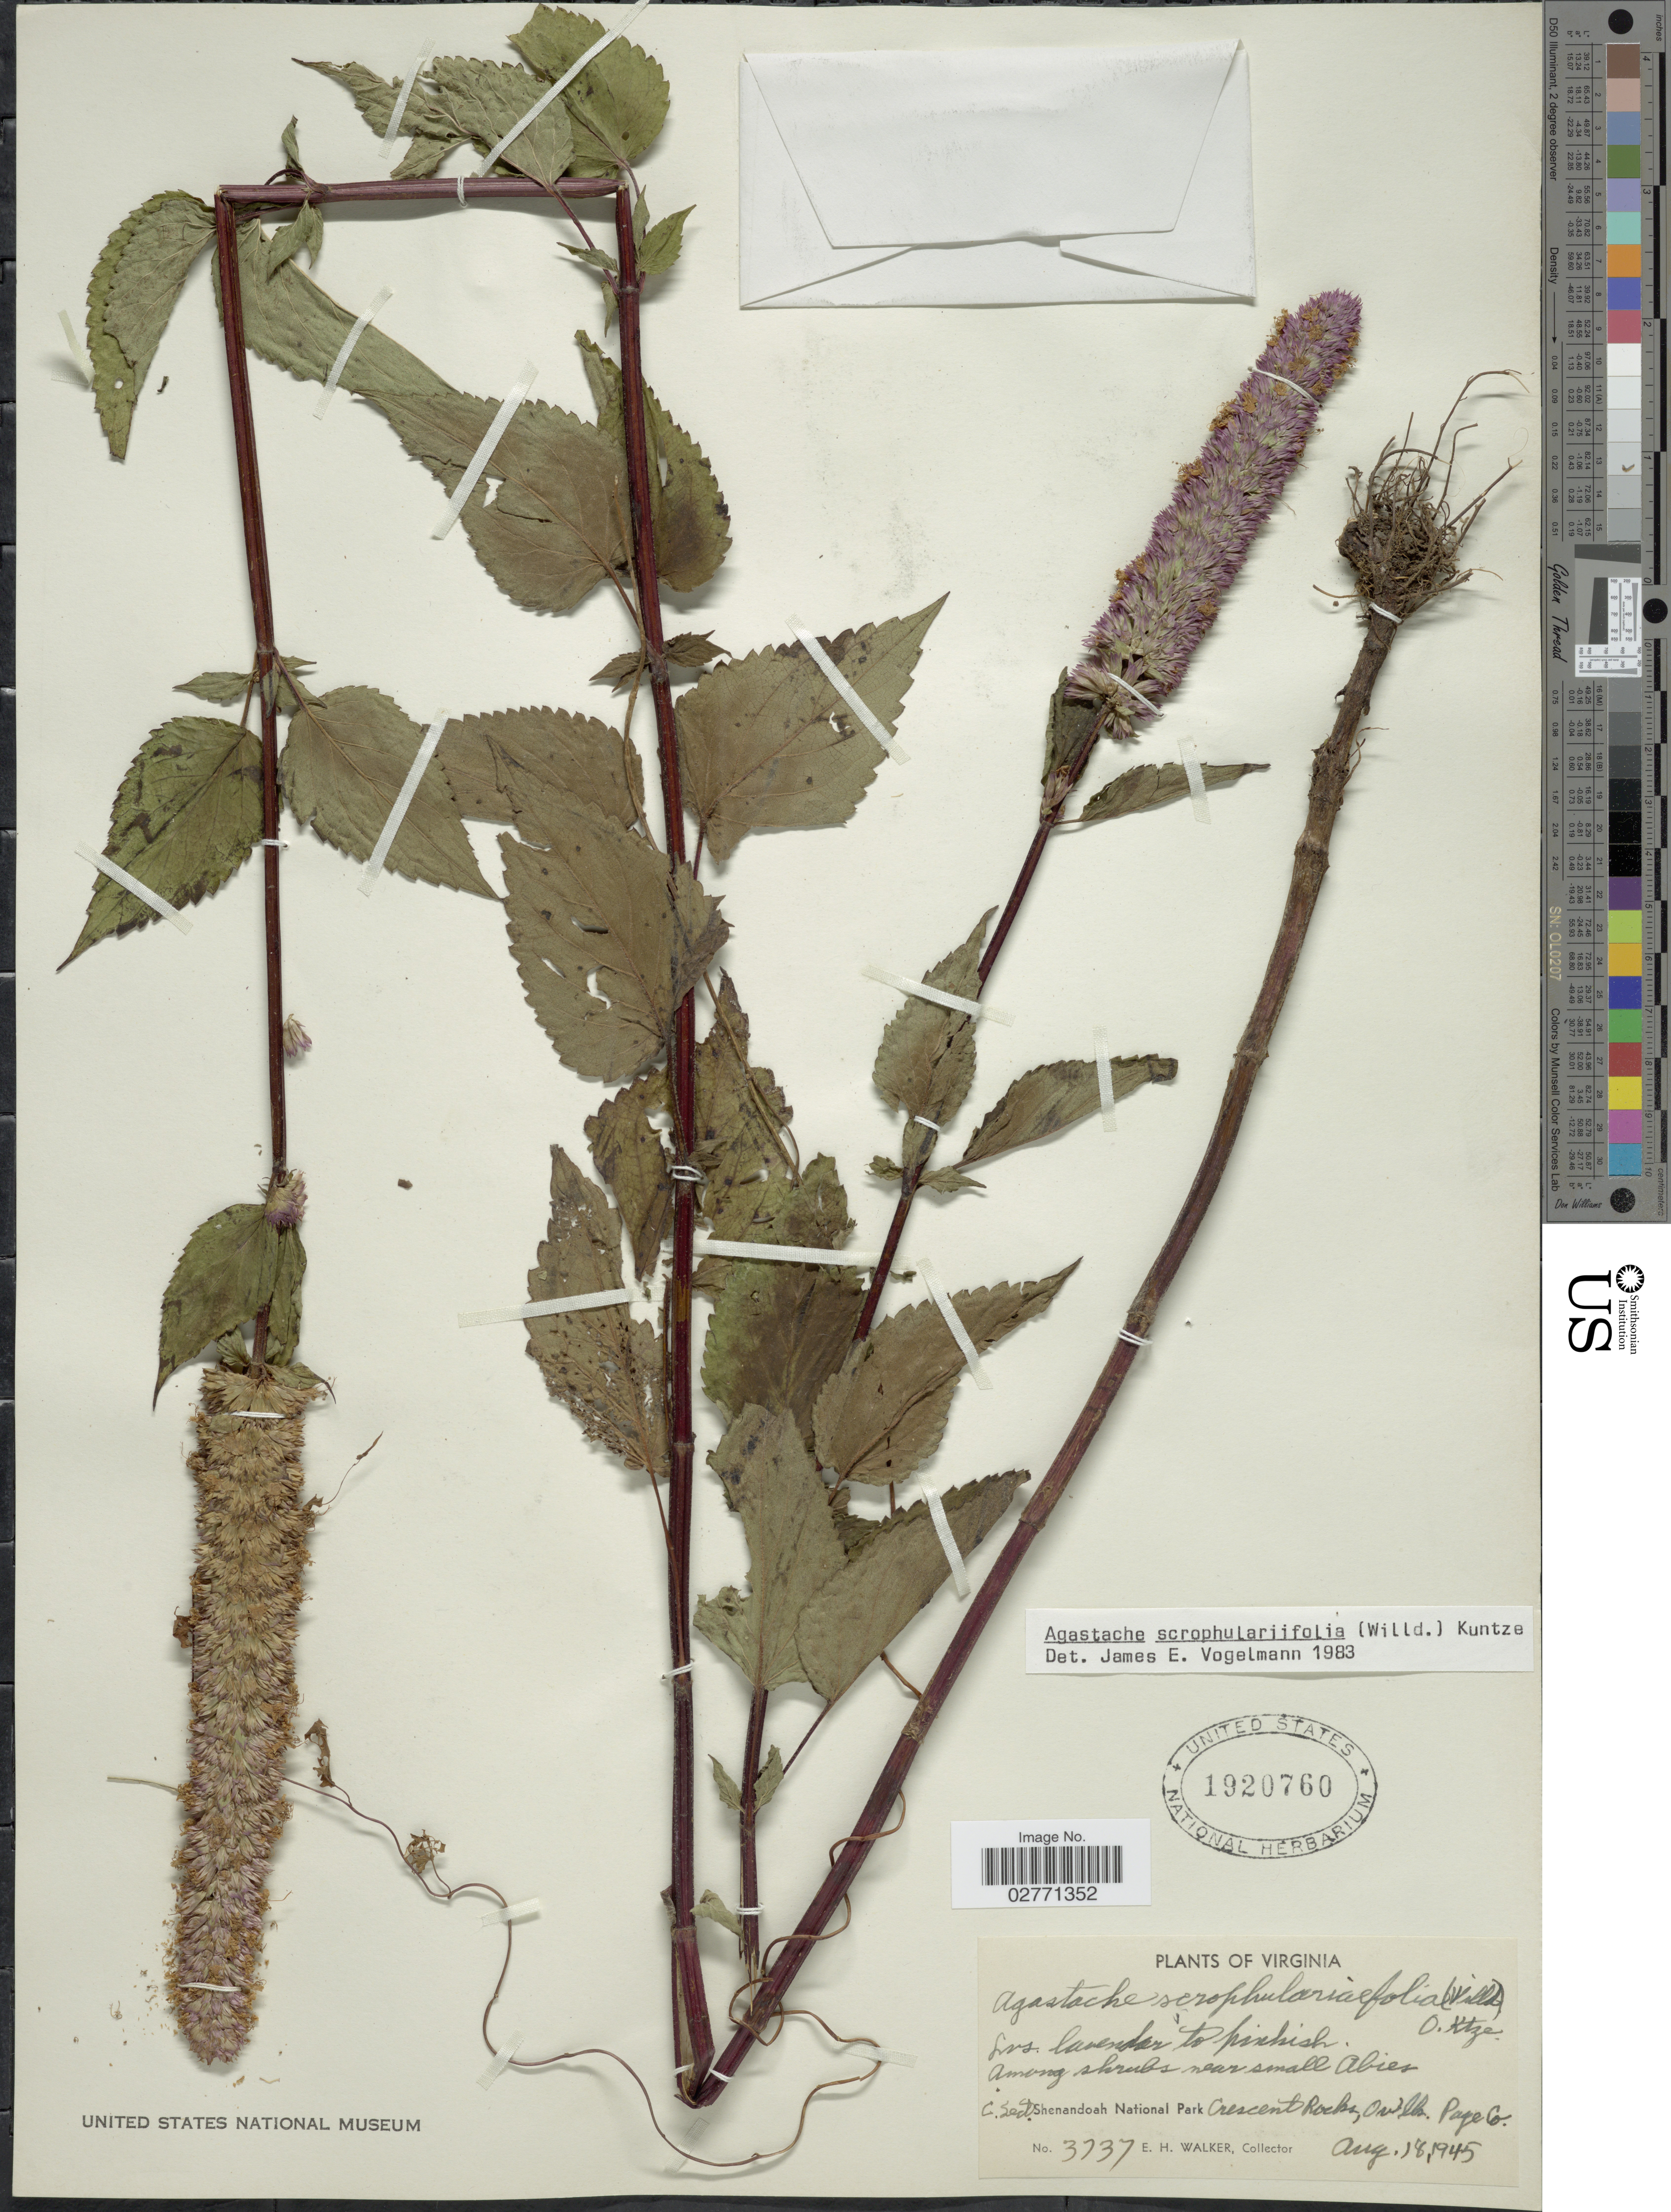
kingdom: Plantae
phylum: Tracheophyta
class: Magnoliopsida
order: Lamiales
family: Lamiaceae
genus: Agastache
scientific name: Agastache scrophulariifolia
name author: (Willd.) Kuntze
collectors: E. H. Walker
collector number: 3737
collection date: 1945-08-18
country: United States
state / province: Virginia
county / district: Page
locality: Among shrubs near small Abies C Sect. Shenandoah National Park Crescent Rocks, Ov'lk. Page Co.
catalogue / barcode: US 1920760